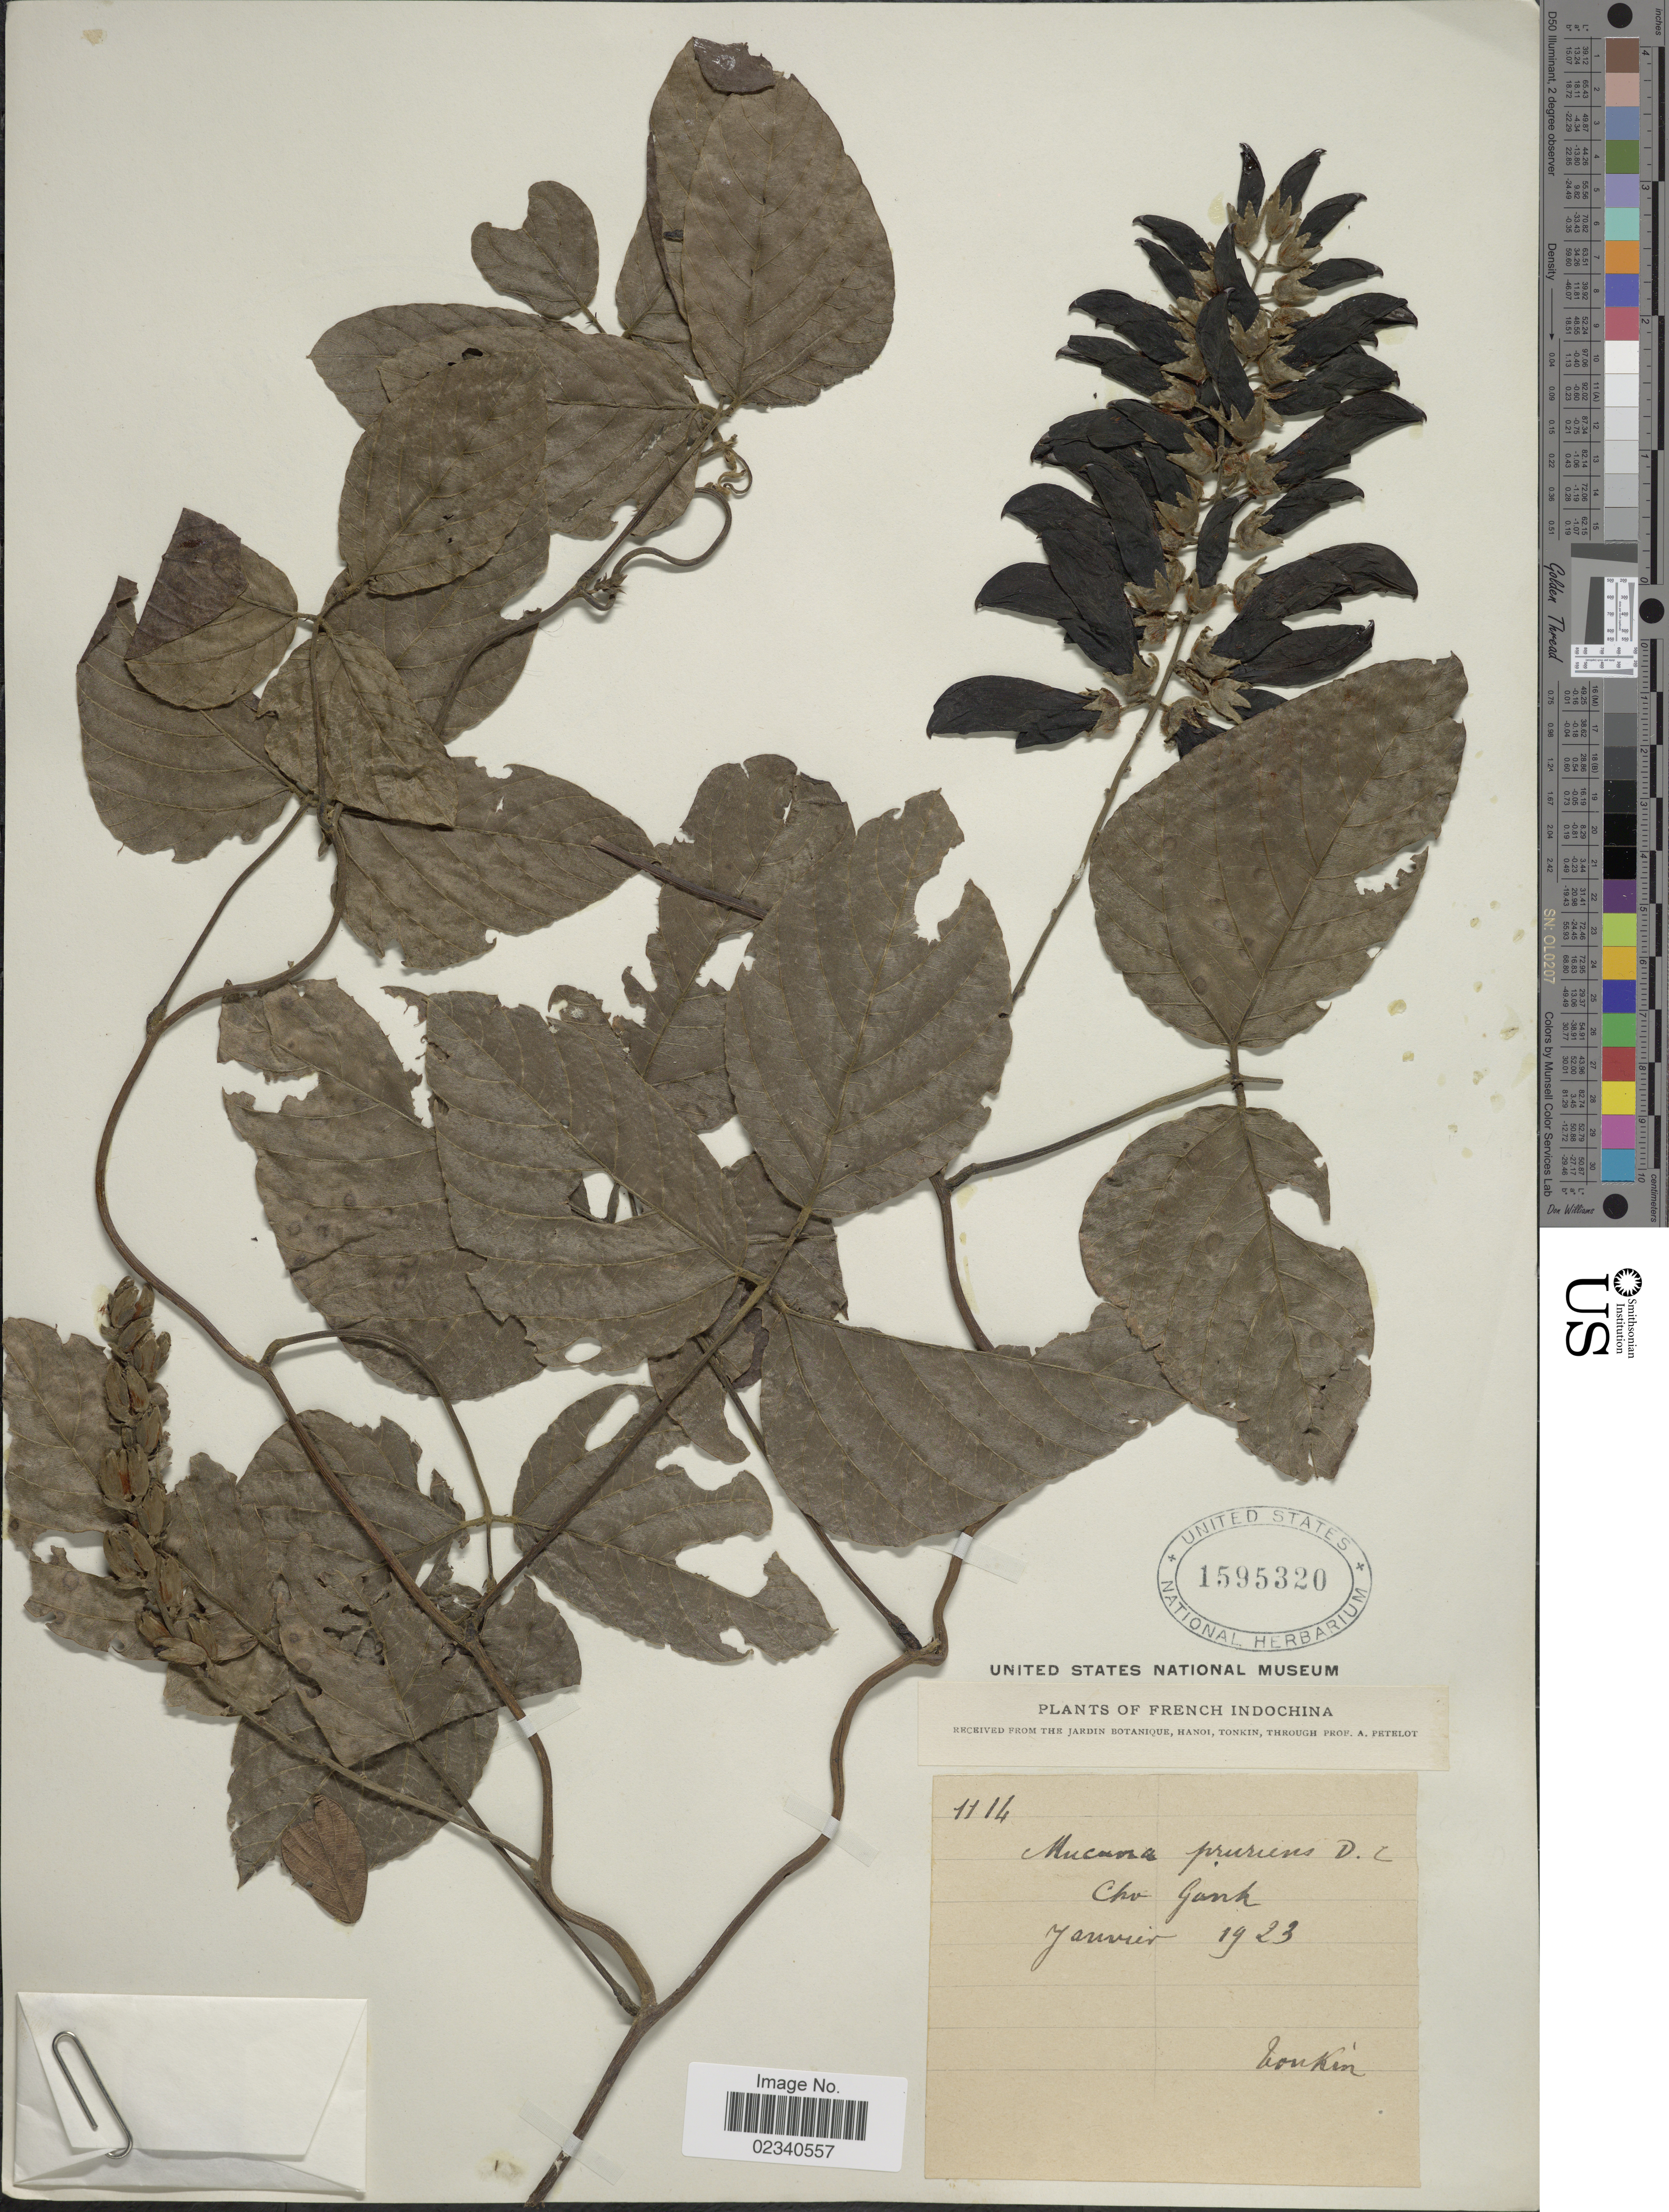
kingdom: Plantae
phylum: Tracheophyta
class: Magnoliopsida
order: Fabales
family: Fabaceae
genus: Mucuna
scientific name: Mucuna pruriens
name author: (L.) DC.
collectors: A. Petelot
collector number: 1114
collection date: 1923-01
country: Vietnam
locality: French Indochina, Tonkin. Cho Ganh.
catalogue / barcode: US 1595320